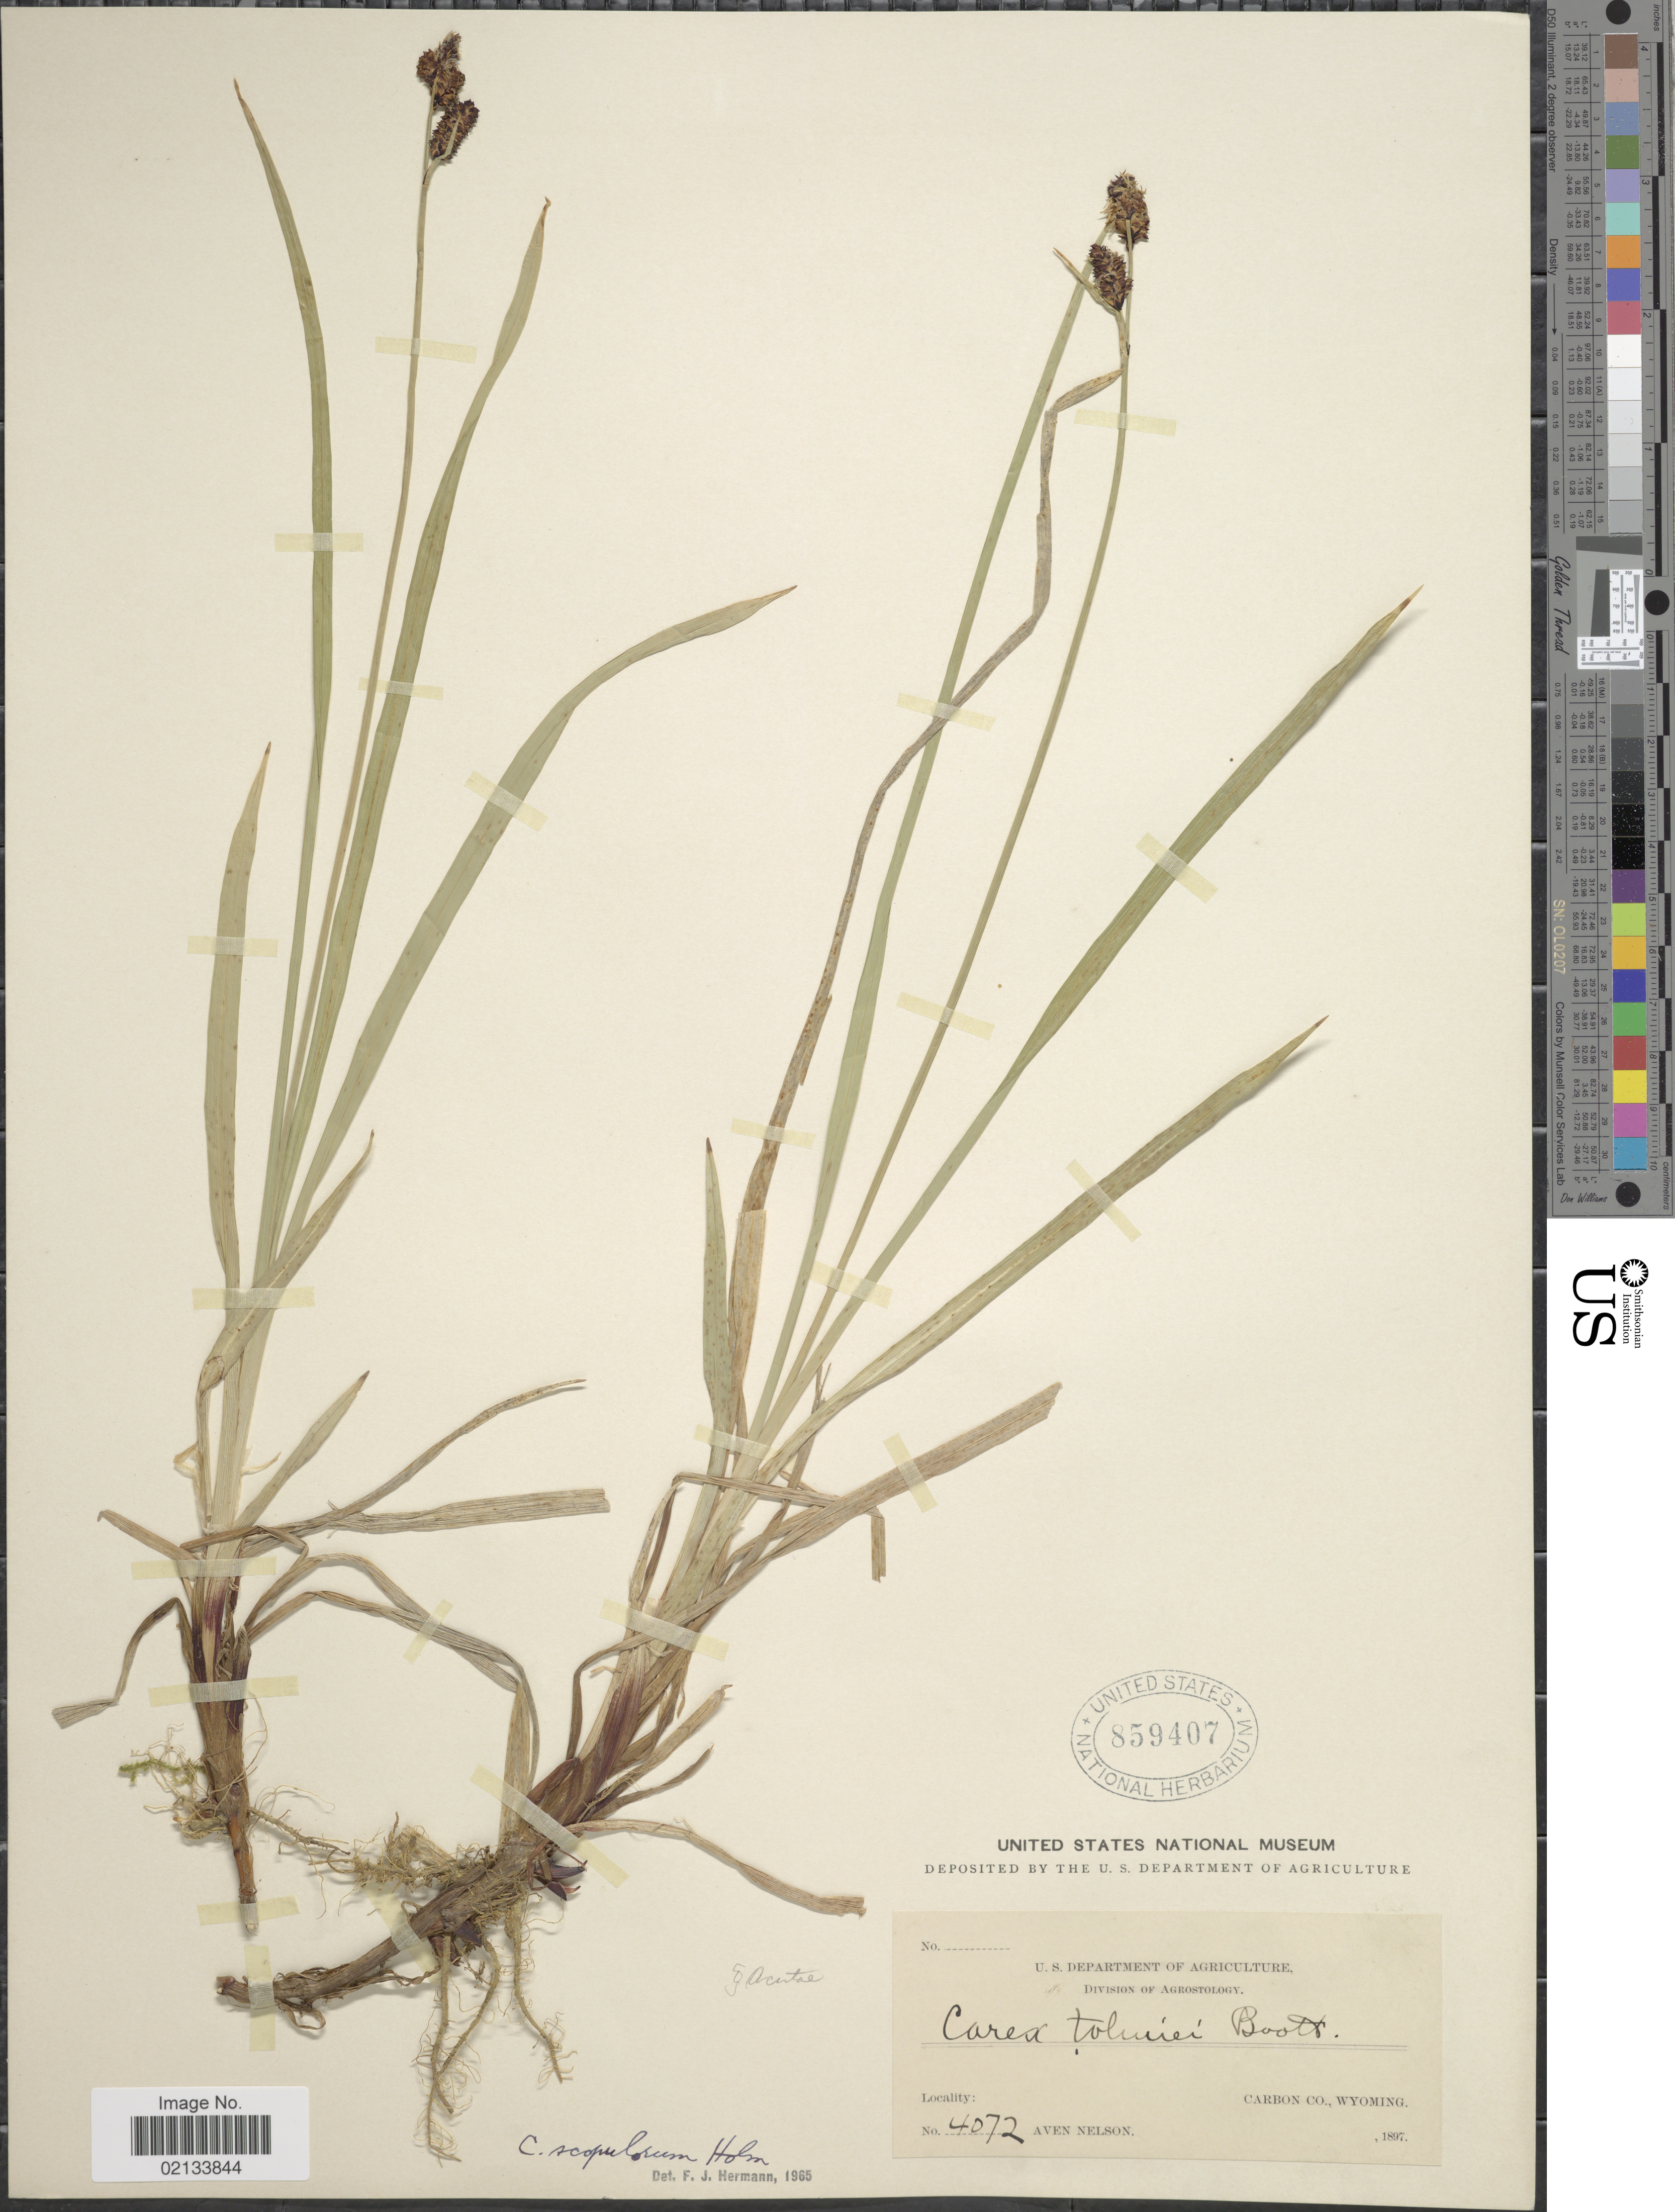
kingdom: Plantae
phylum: Tracheophyta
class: Liliopsida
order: Poales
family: Cyperaceae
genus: Carex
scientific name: Carex scopulorum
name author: Holm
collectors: A. Nelson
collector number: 4072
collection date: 1897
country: United States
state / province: Wyoming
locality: Carbon Co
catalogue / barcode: US 859407